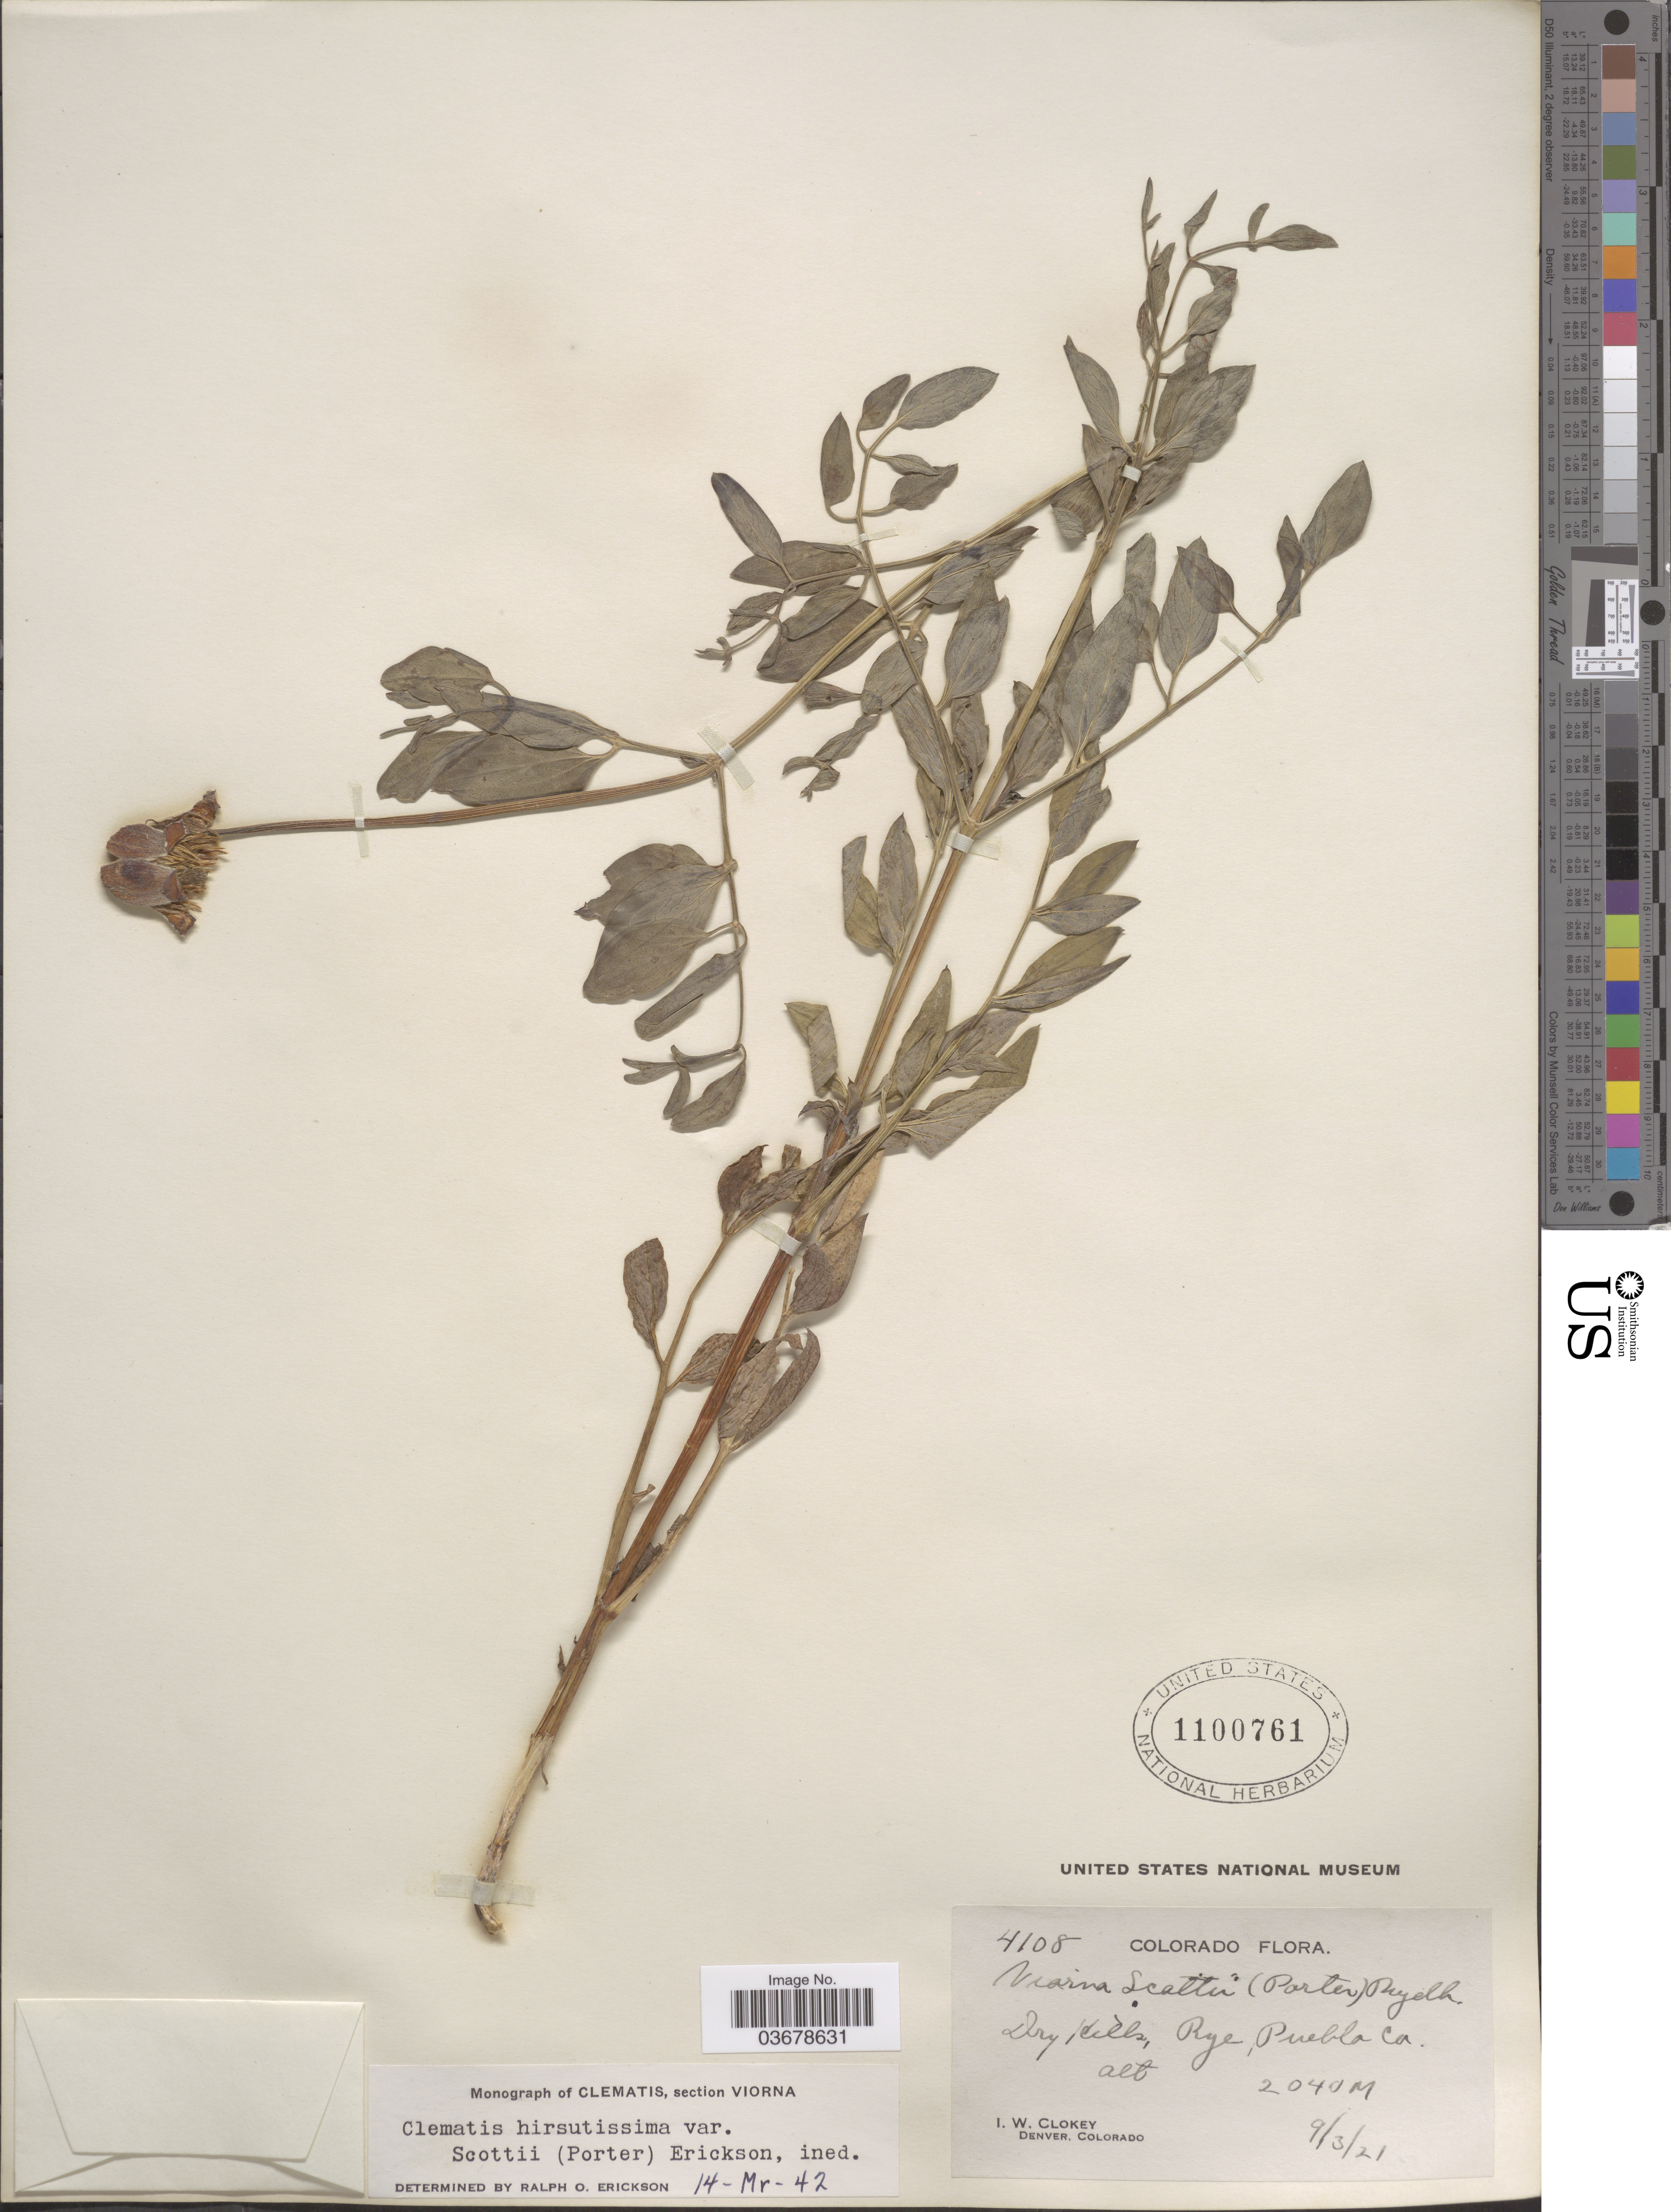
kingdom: Plantae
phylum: Tracheophyta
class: Magnoliopsida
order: Ranunculales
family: Ranunculaceae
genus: Clematis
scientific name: Clematis viorna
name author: L.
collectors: I. W. Clokey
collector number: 4108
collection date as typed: Transcribed d/m/y: 3/9/21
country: United States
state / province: Colorado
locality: Dry Hills, Rye, Pueblo Co.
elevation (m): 2040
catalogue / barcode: US 1100761